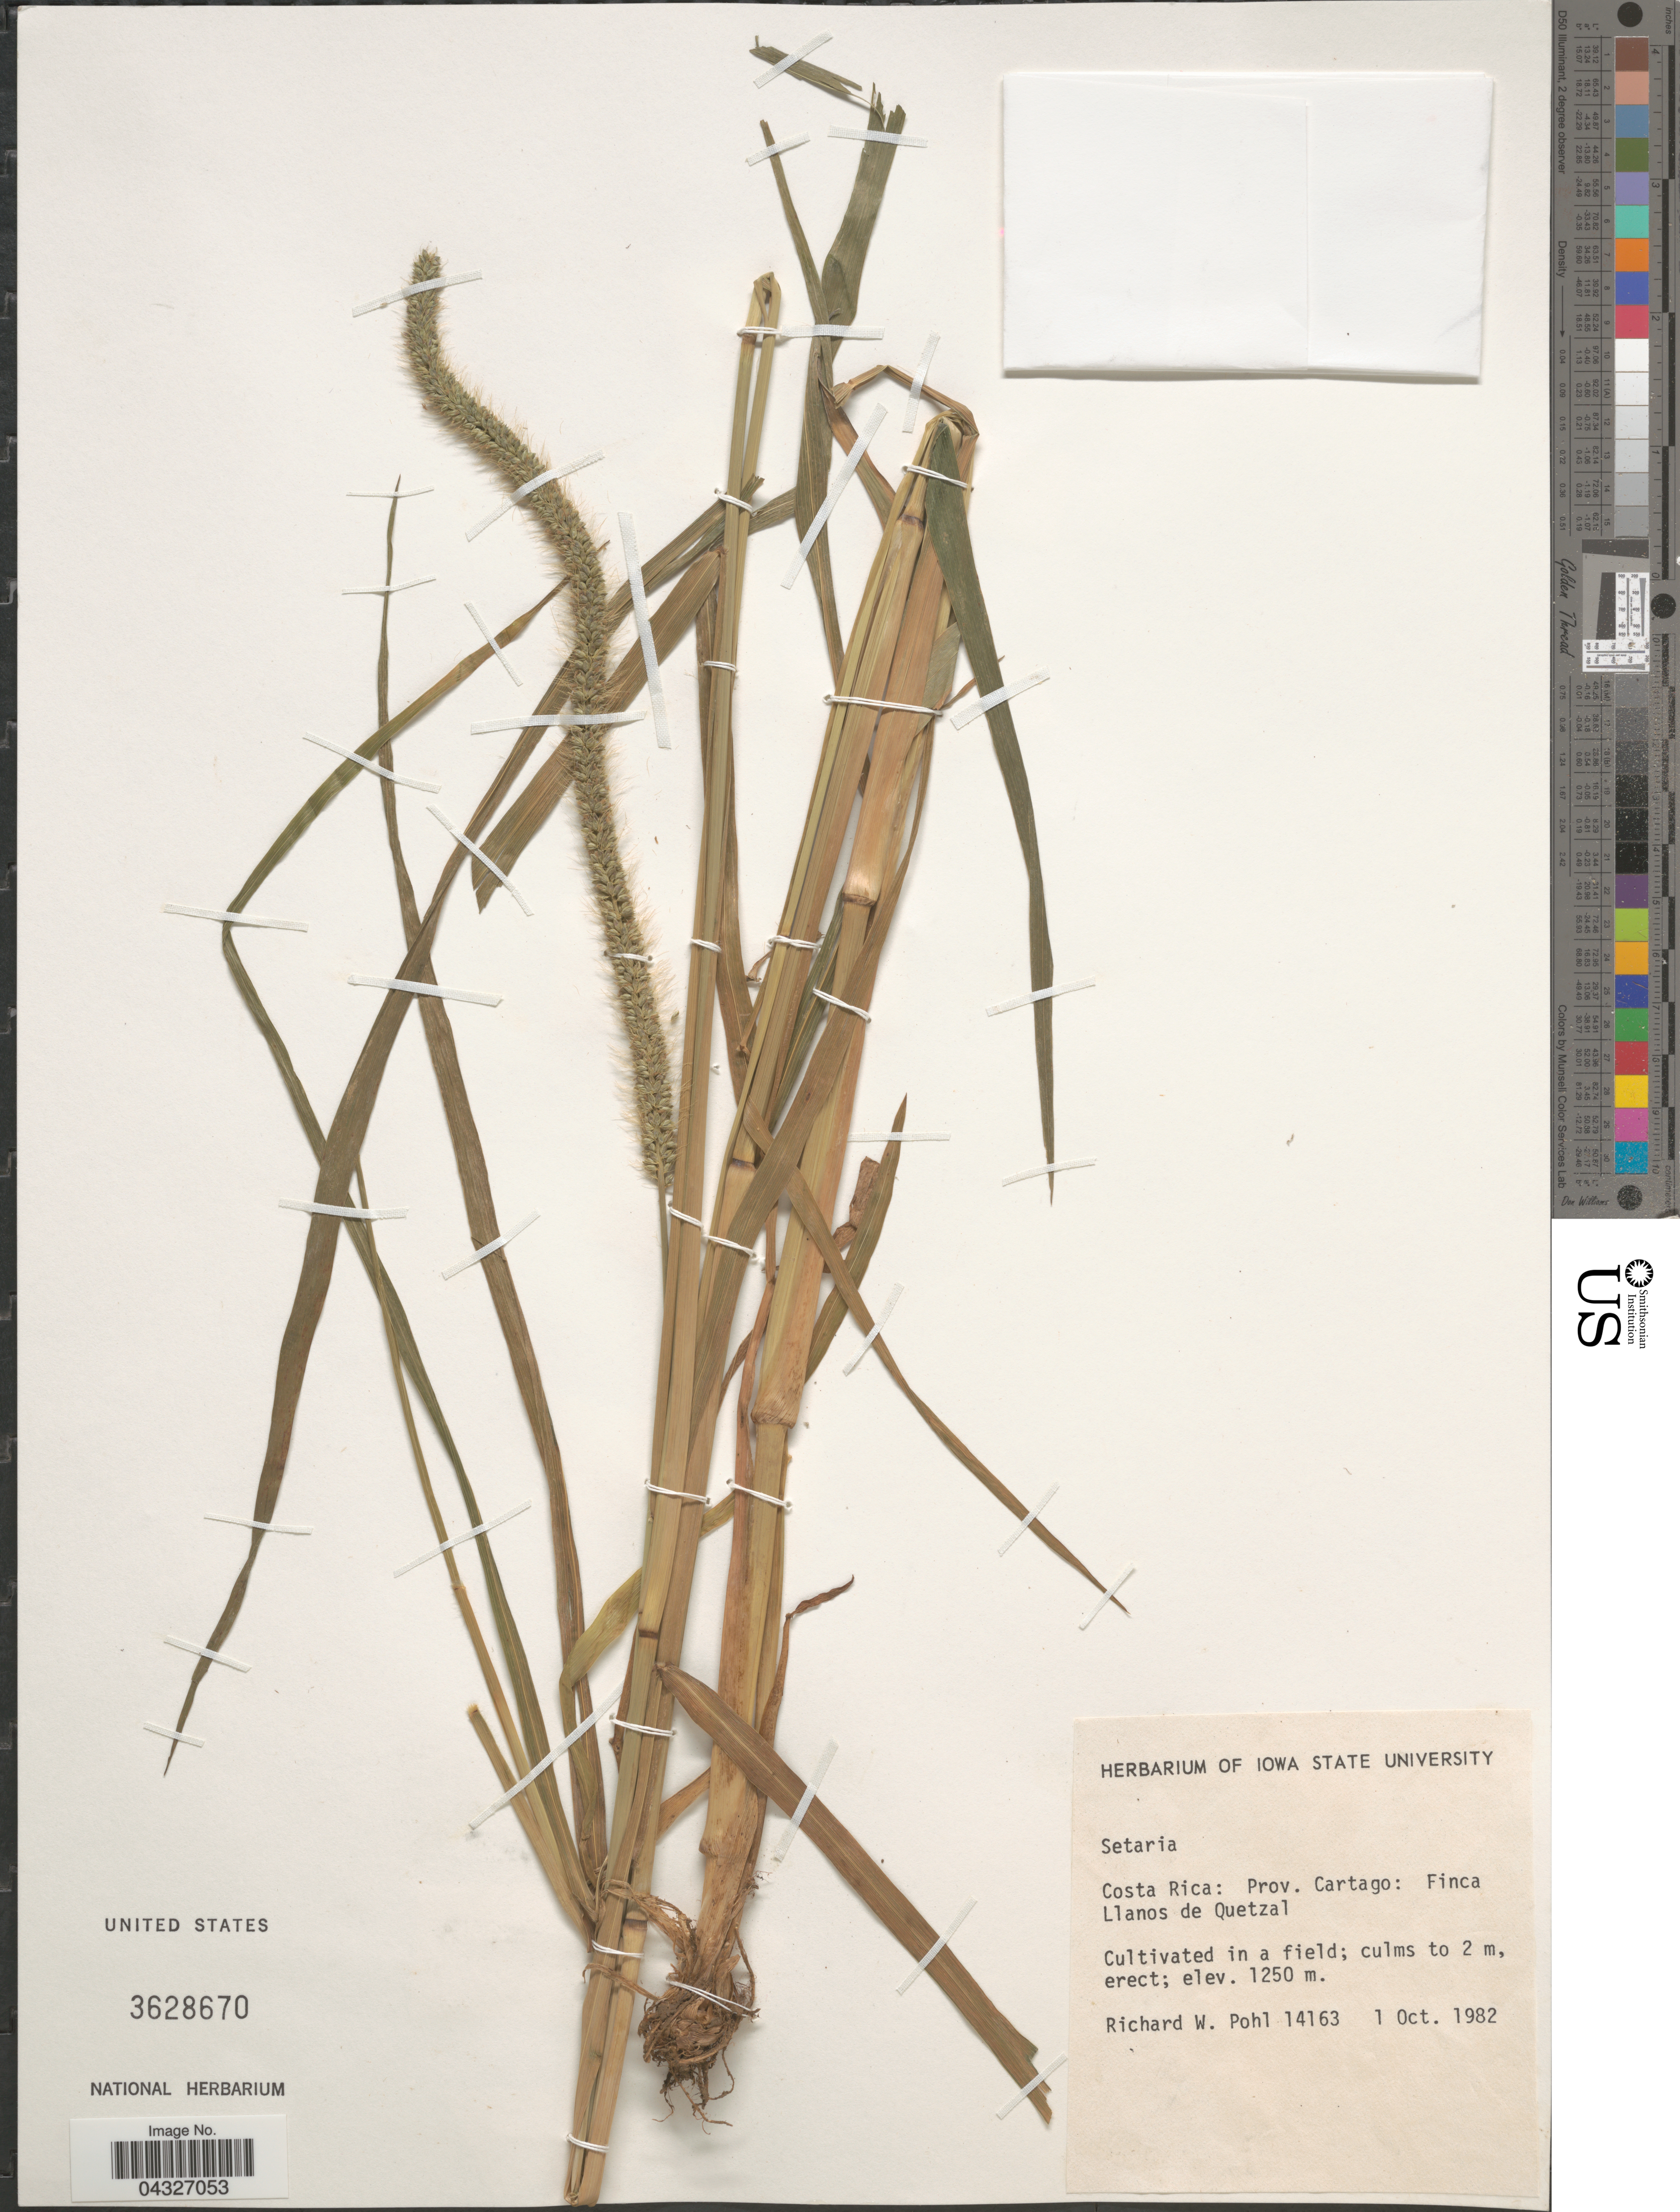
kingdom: Plantae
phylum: Tracheophyta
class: Liliopsida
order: Poales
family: Poaceae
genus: Setaria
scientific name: Setaria sp.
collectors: R. W. Pohl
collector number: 14163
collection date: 1982-10-01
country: Costa Rica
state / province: Cartago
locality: Finca Llanos de Quetzal.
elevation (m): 1250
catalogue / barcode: US 3628670